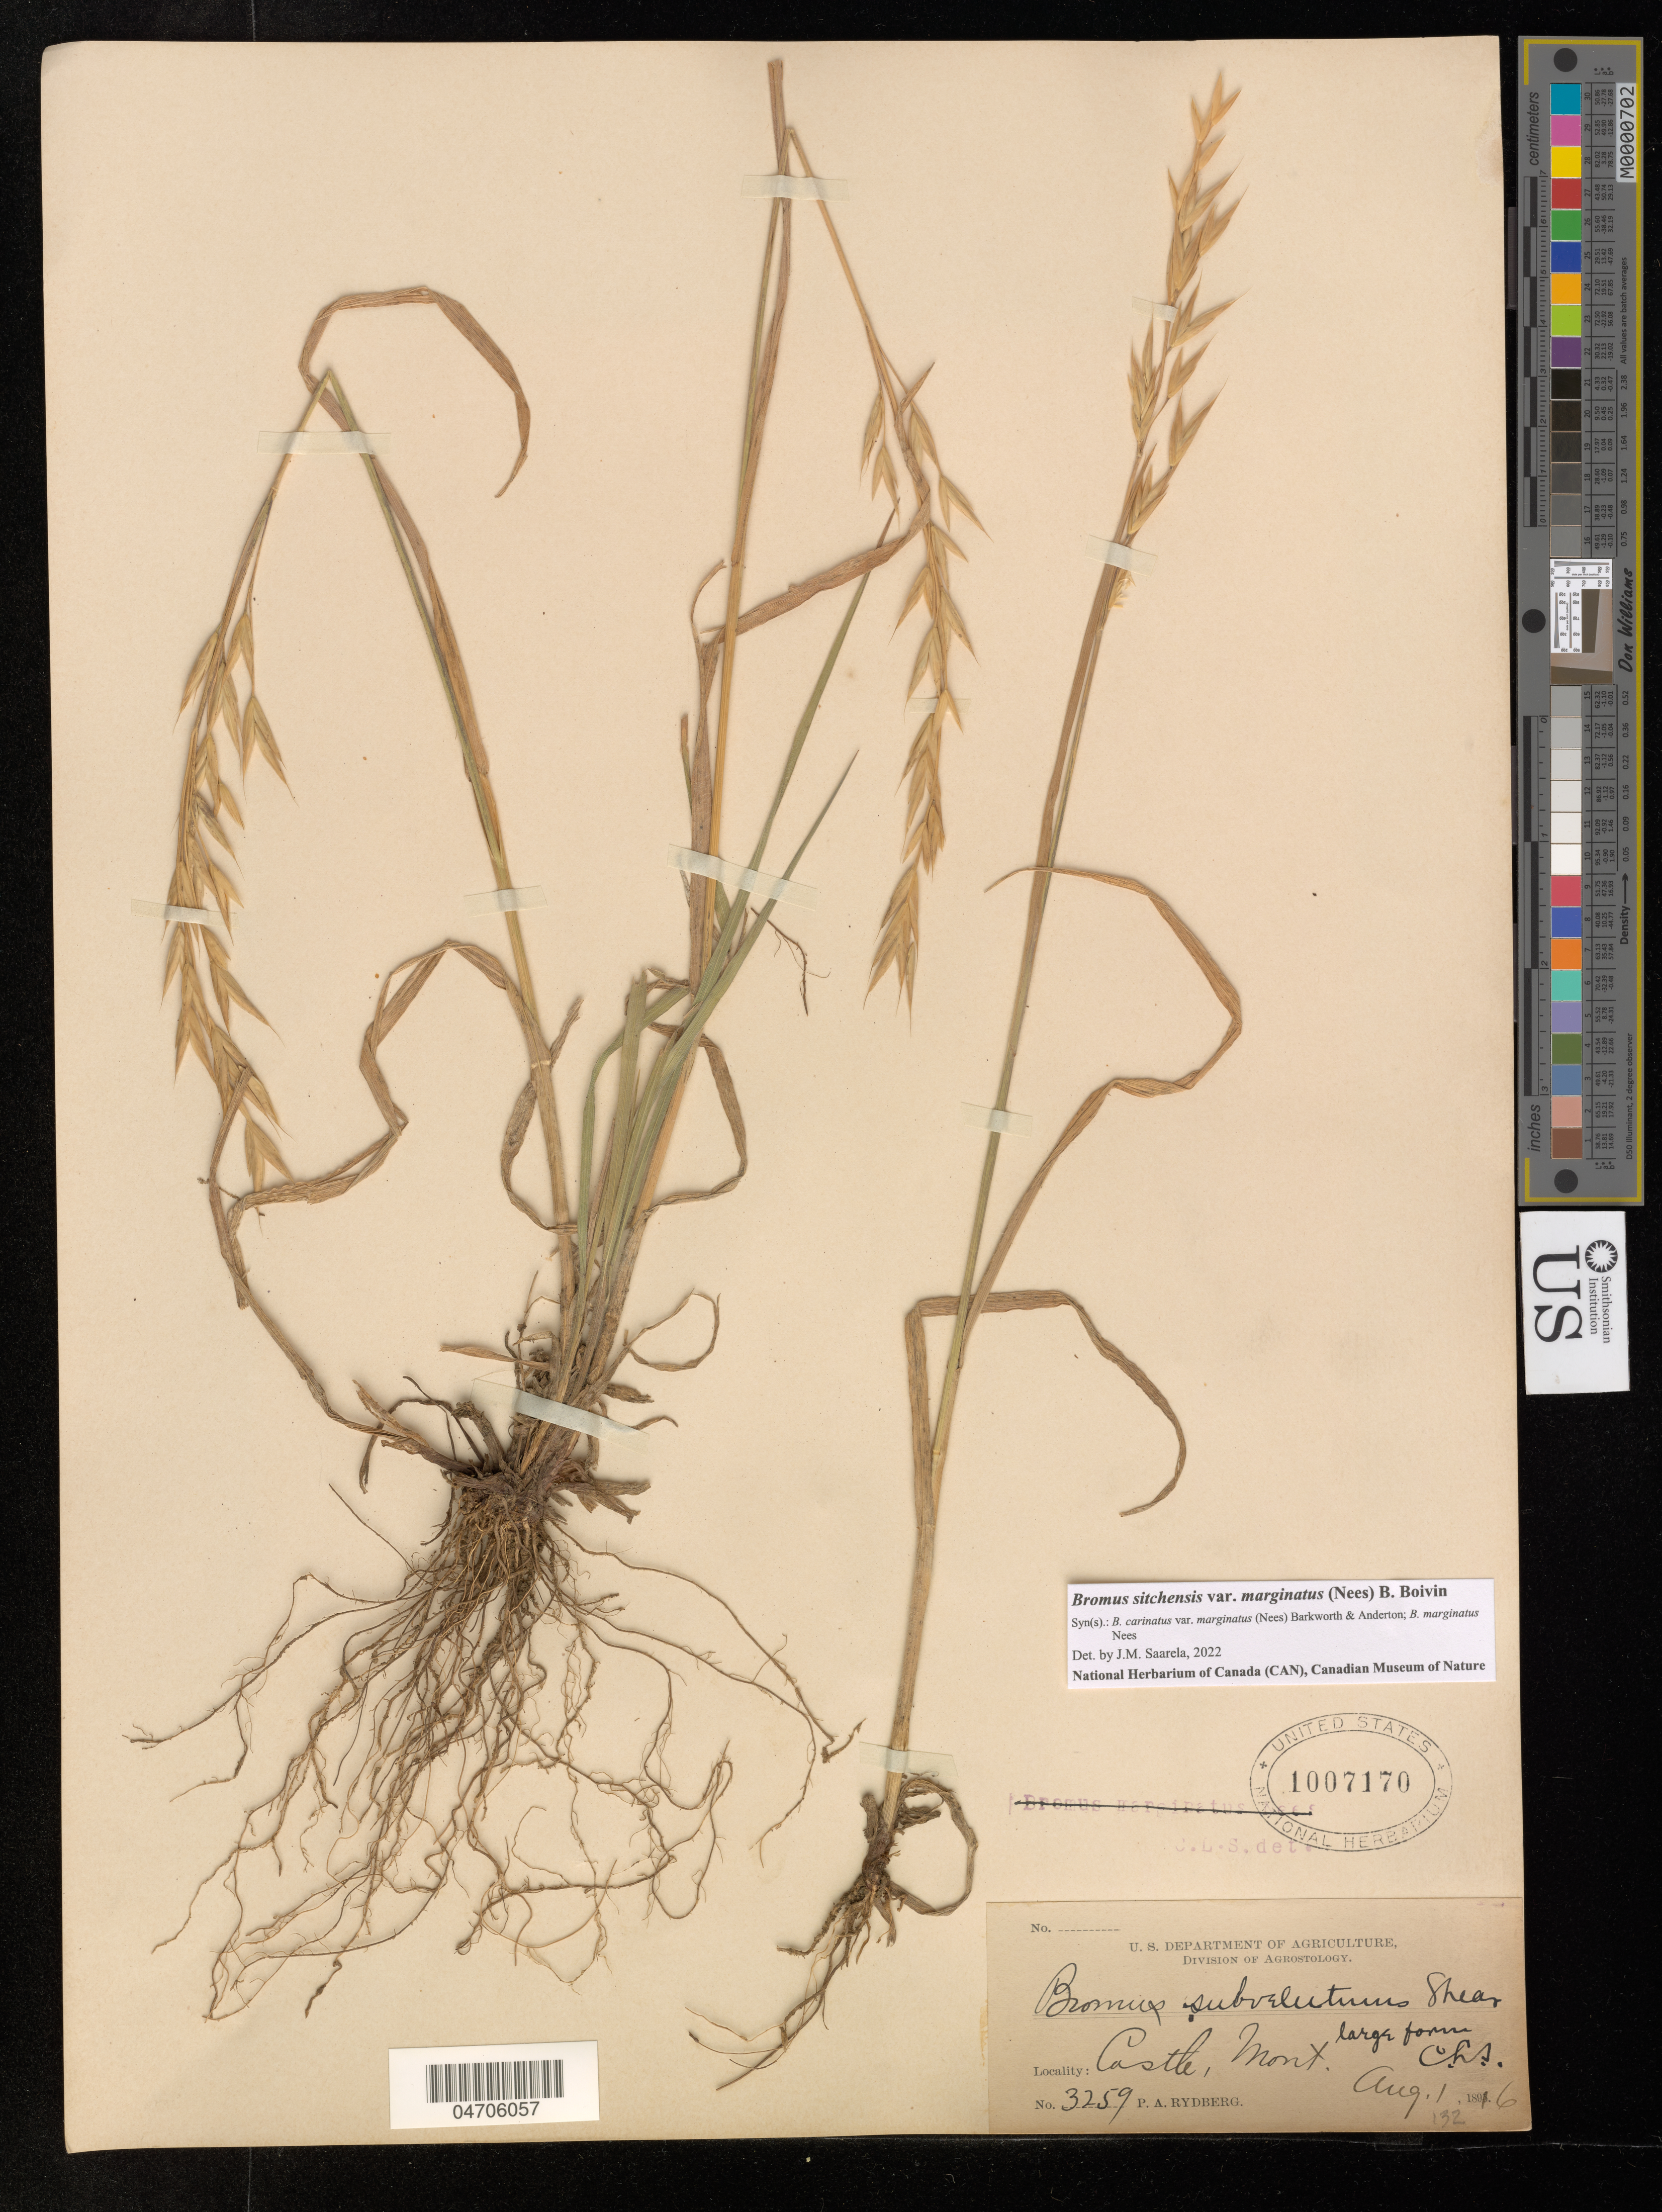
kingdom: Plantae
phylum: Tracheophyta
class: Liliopsida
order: Poales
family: Poaceae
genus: Bromus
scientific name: Bromus sitchensis var. polyanthus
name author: (Scribn. ex Shear) R.E. Brainerd & Otting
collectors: P. A. Rydberg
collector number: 3259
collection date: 1896-08-01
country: United States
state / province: Montana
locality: Castle.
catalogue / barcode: US 1007170